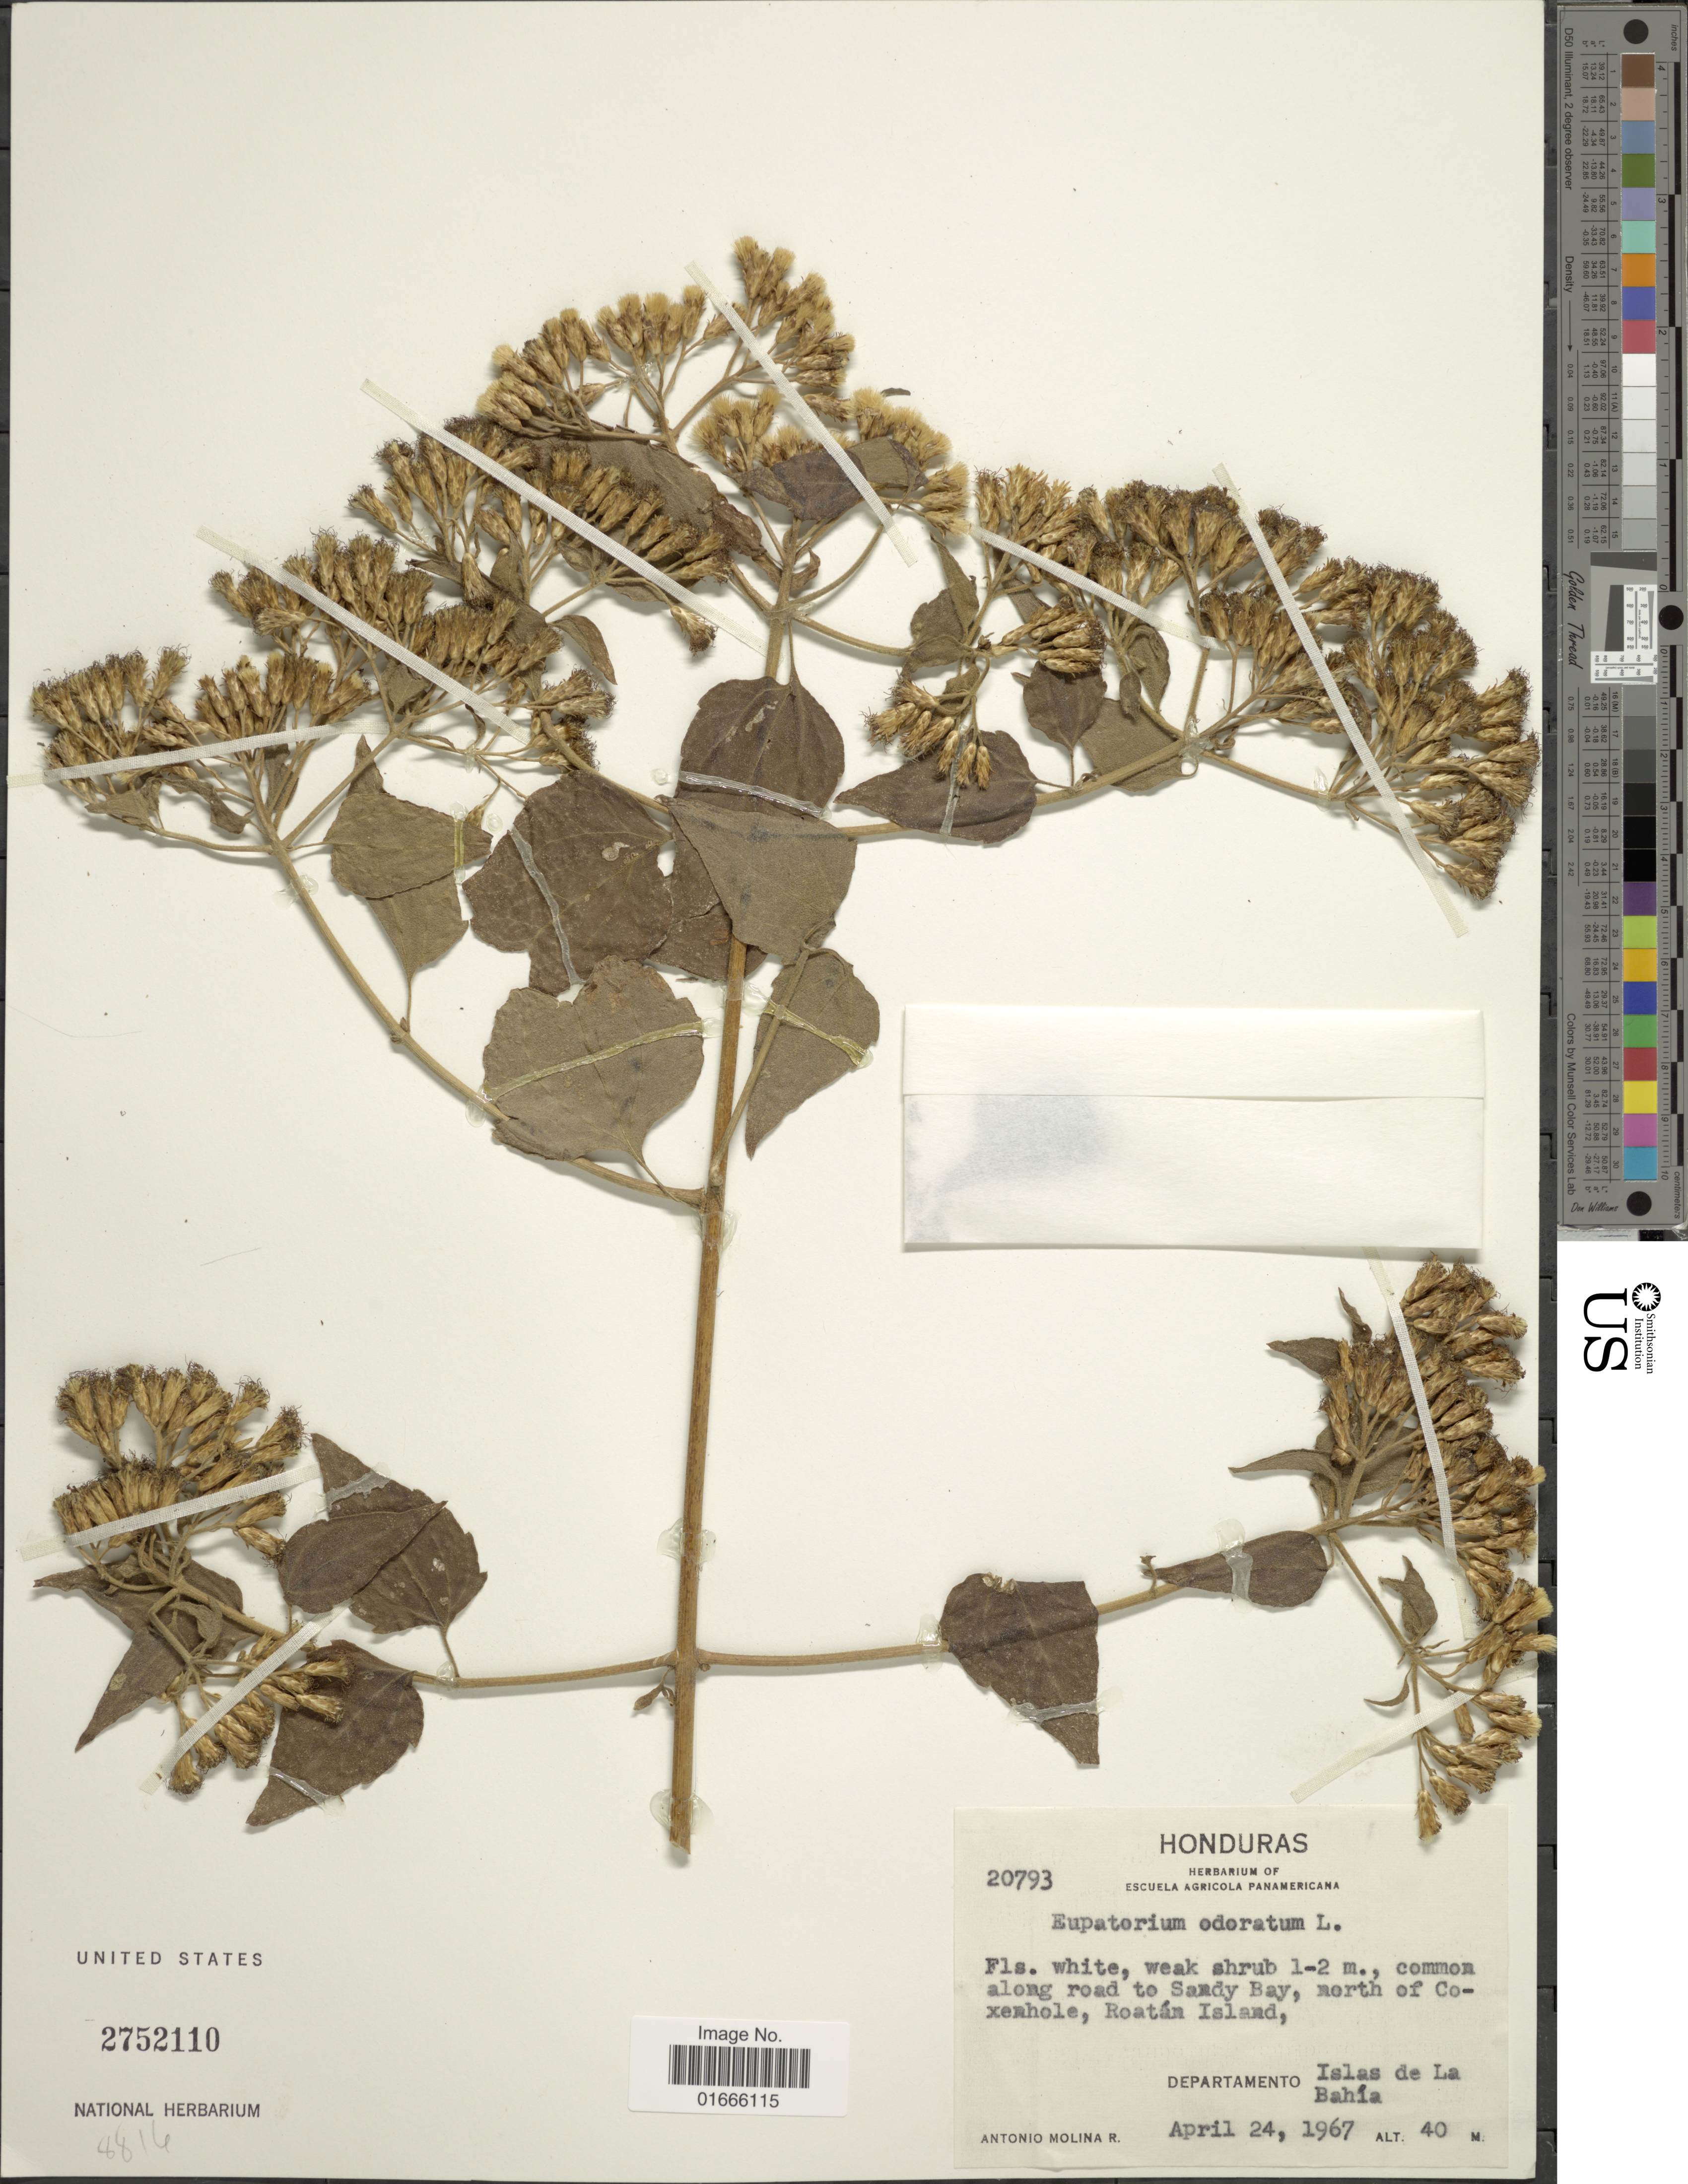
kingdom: Plantae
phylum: Tracheophyta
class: Magnoliopsida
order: Asterales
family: Asteraceae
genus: Chromolaena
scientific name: Chromolaena odorata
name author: (L.) R.M. King & H. Rob.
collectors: A. Molina R.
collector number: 20739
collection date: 1967-04-24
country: Honduras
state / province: Islas de la Bahía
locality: Along road to Sandy Bay, north of Coxenholte, Roatan Island, Departamento Islas de La Bahia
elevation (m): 40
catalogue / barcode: US 2752110